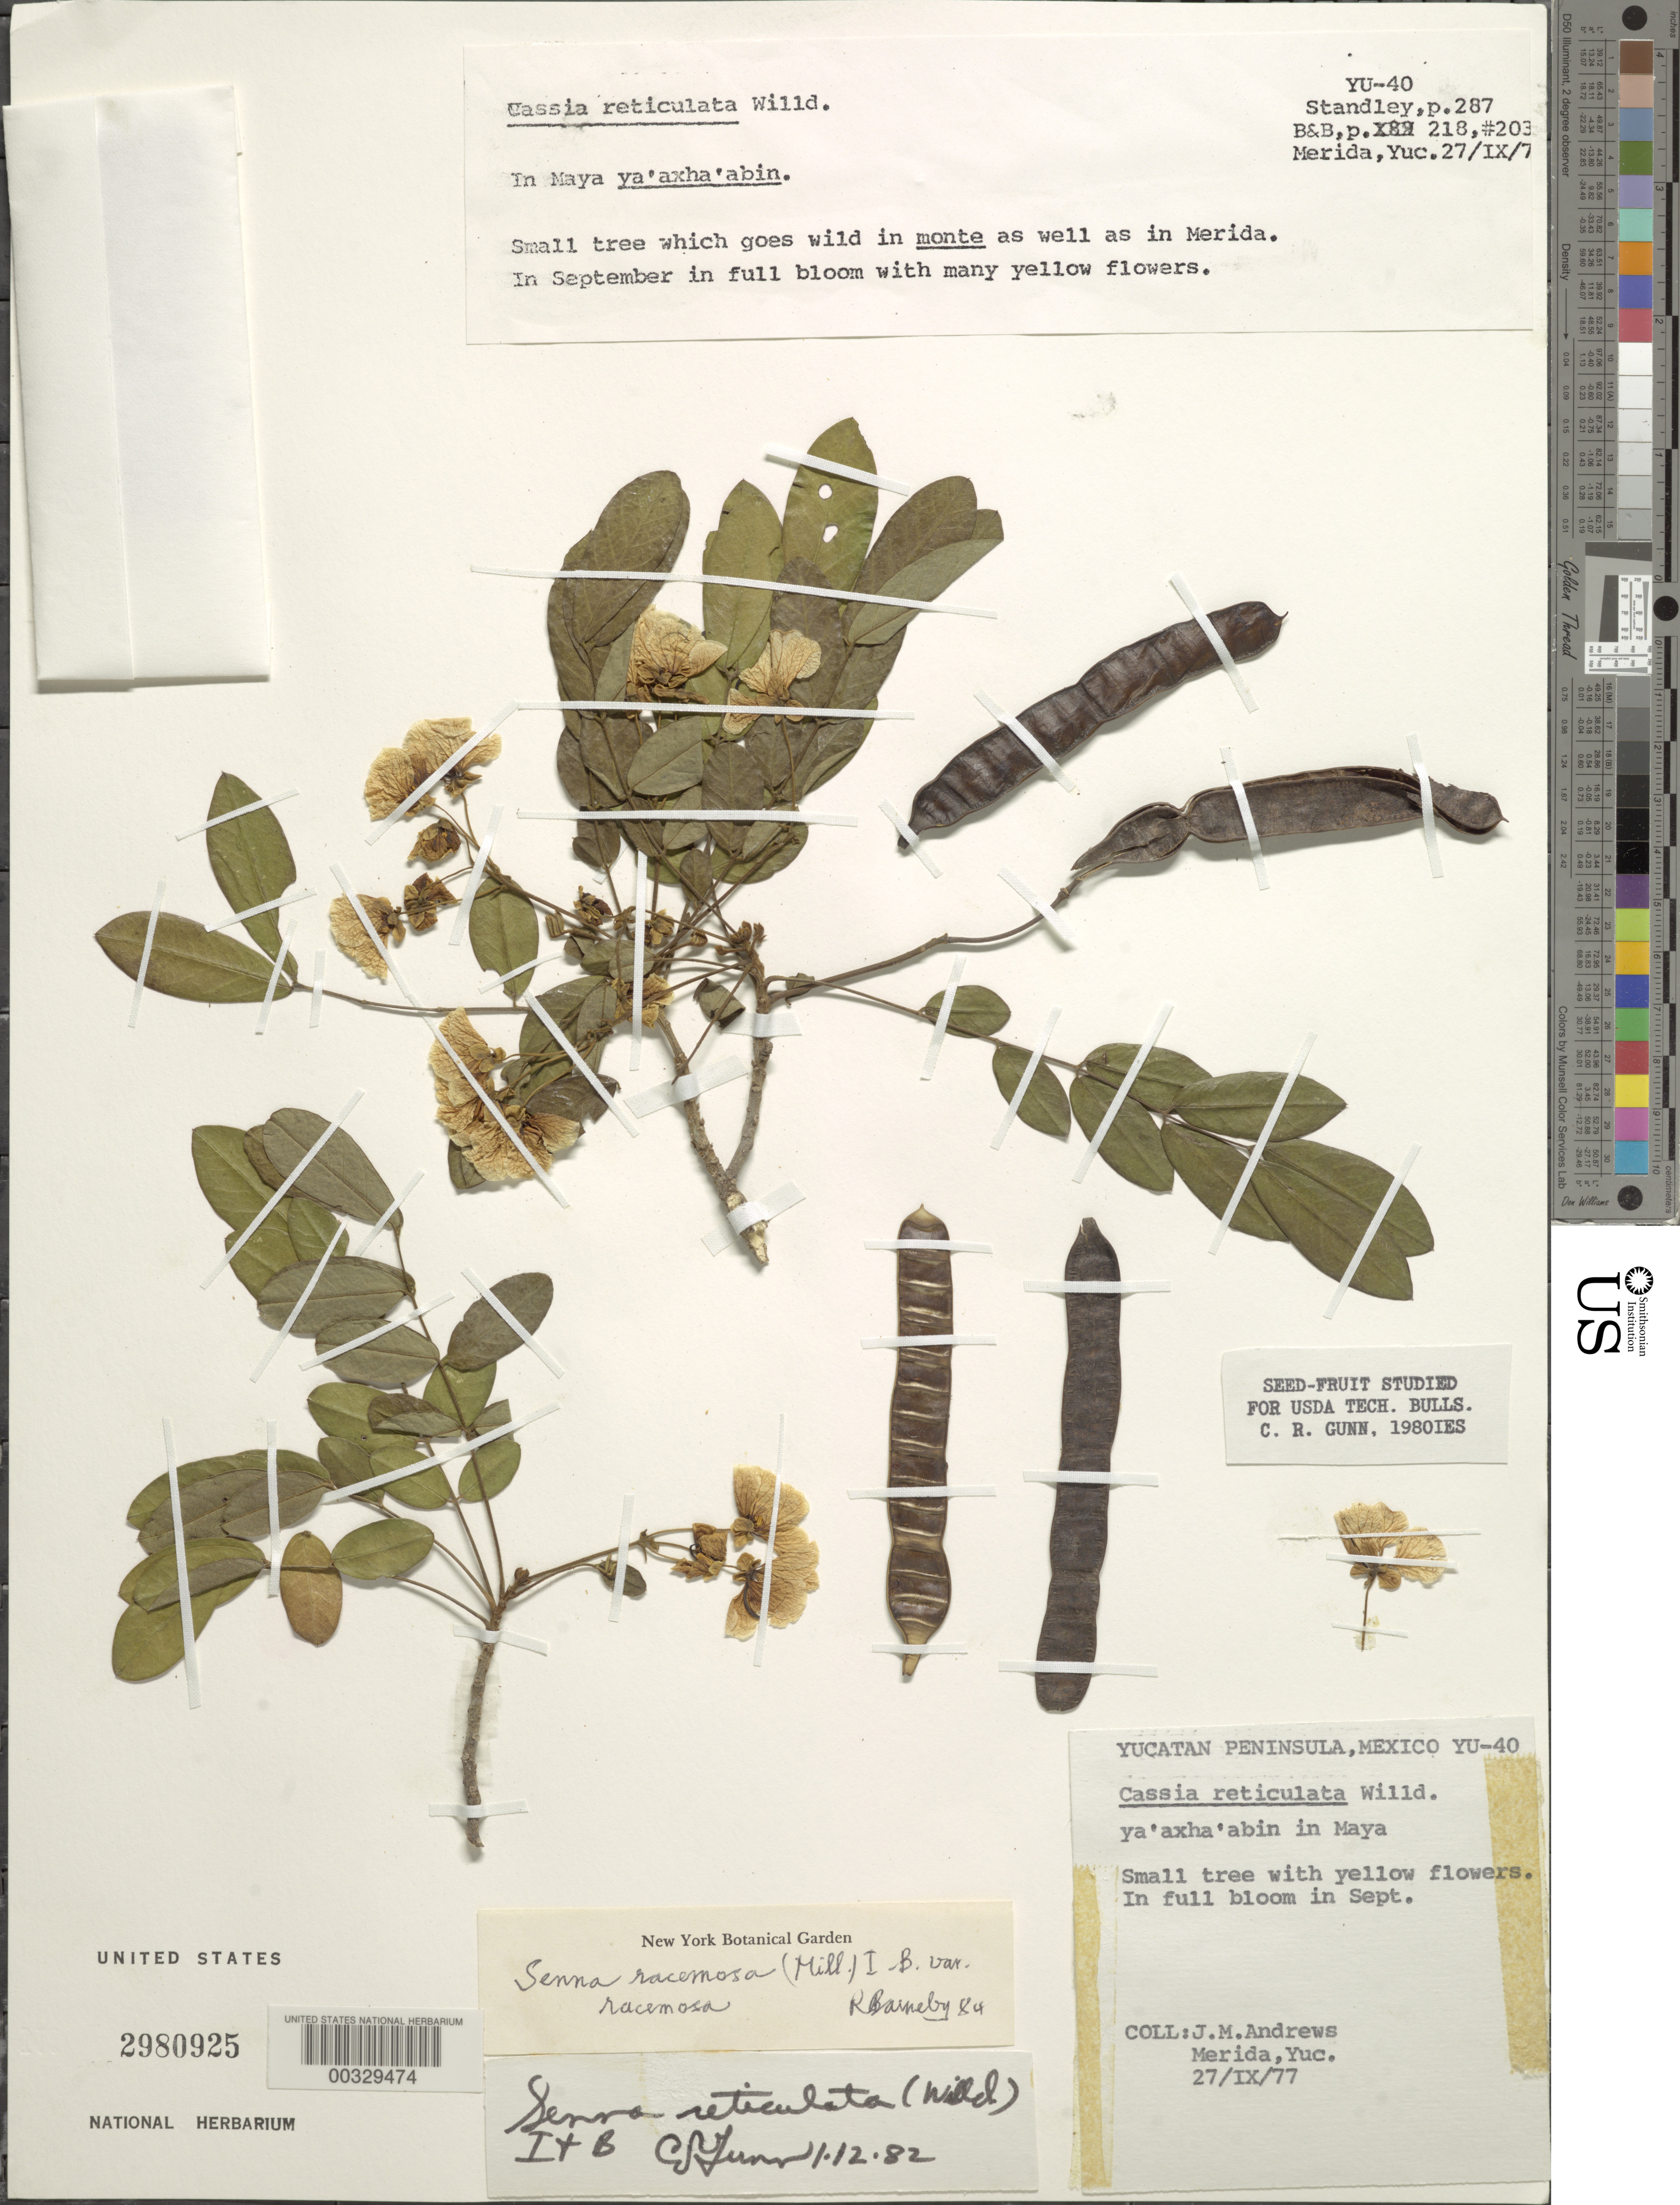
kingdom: Plantae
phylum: Tracheophyta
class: Magnoliopsida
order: Fabales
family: Fabaceae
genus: Senna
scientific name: Senna racemosa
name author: (Mill.) H.S. Irwin & Barneby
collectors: J. M. Andrews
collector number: Yu-40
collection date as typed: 27 Sep 1977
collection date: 1977-09-27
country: Mexico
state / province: Yucatán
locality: Merida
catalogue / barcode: US 2980925